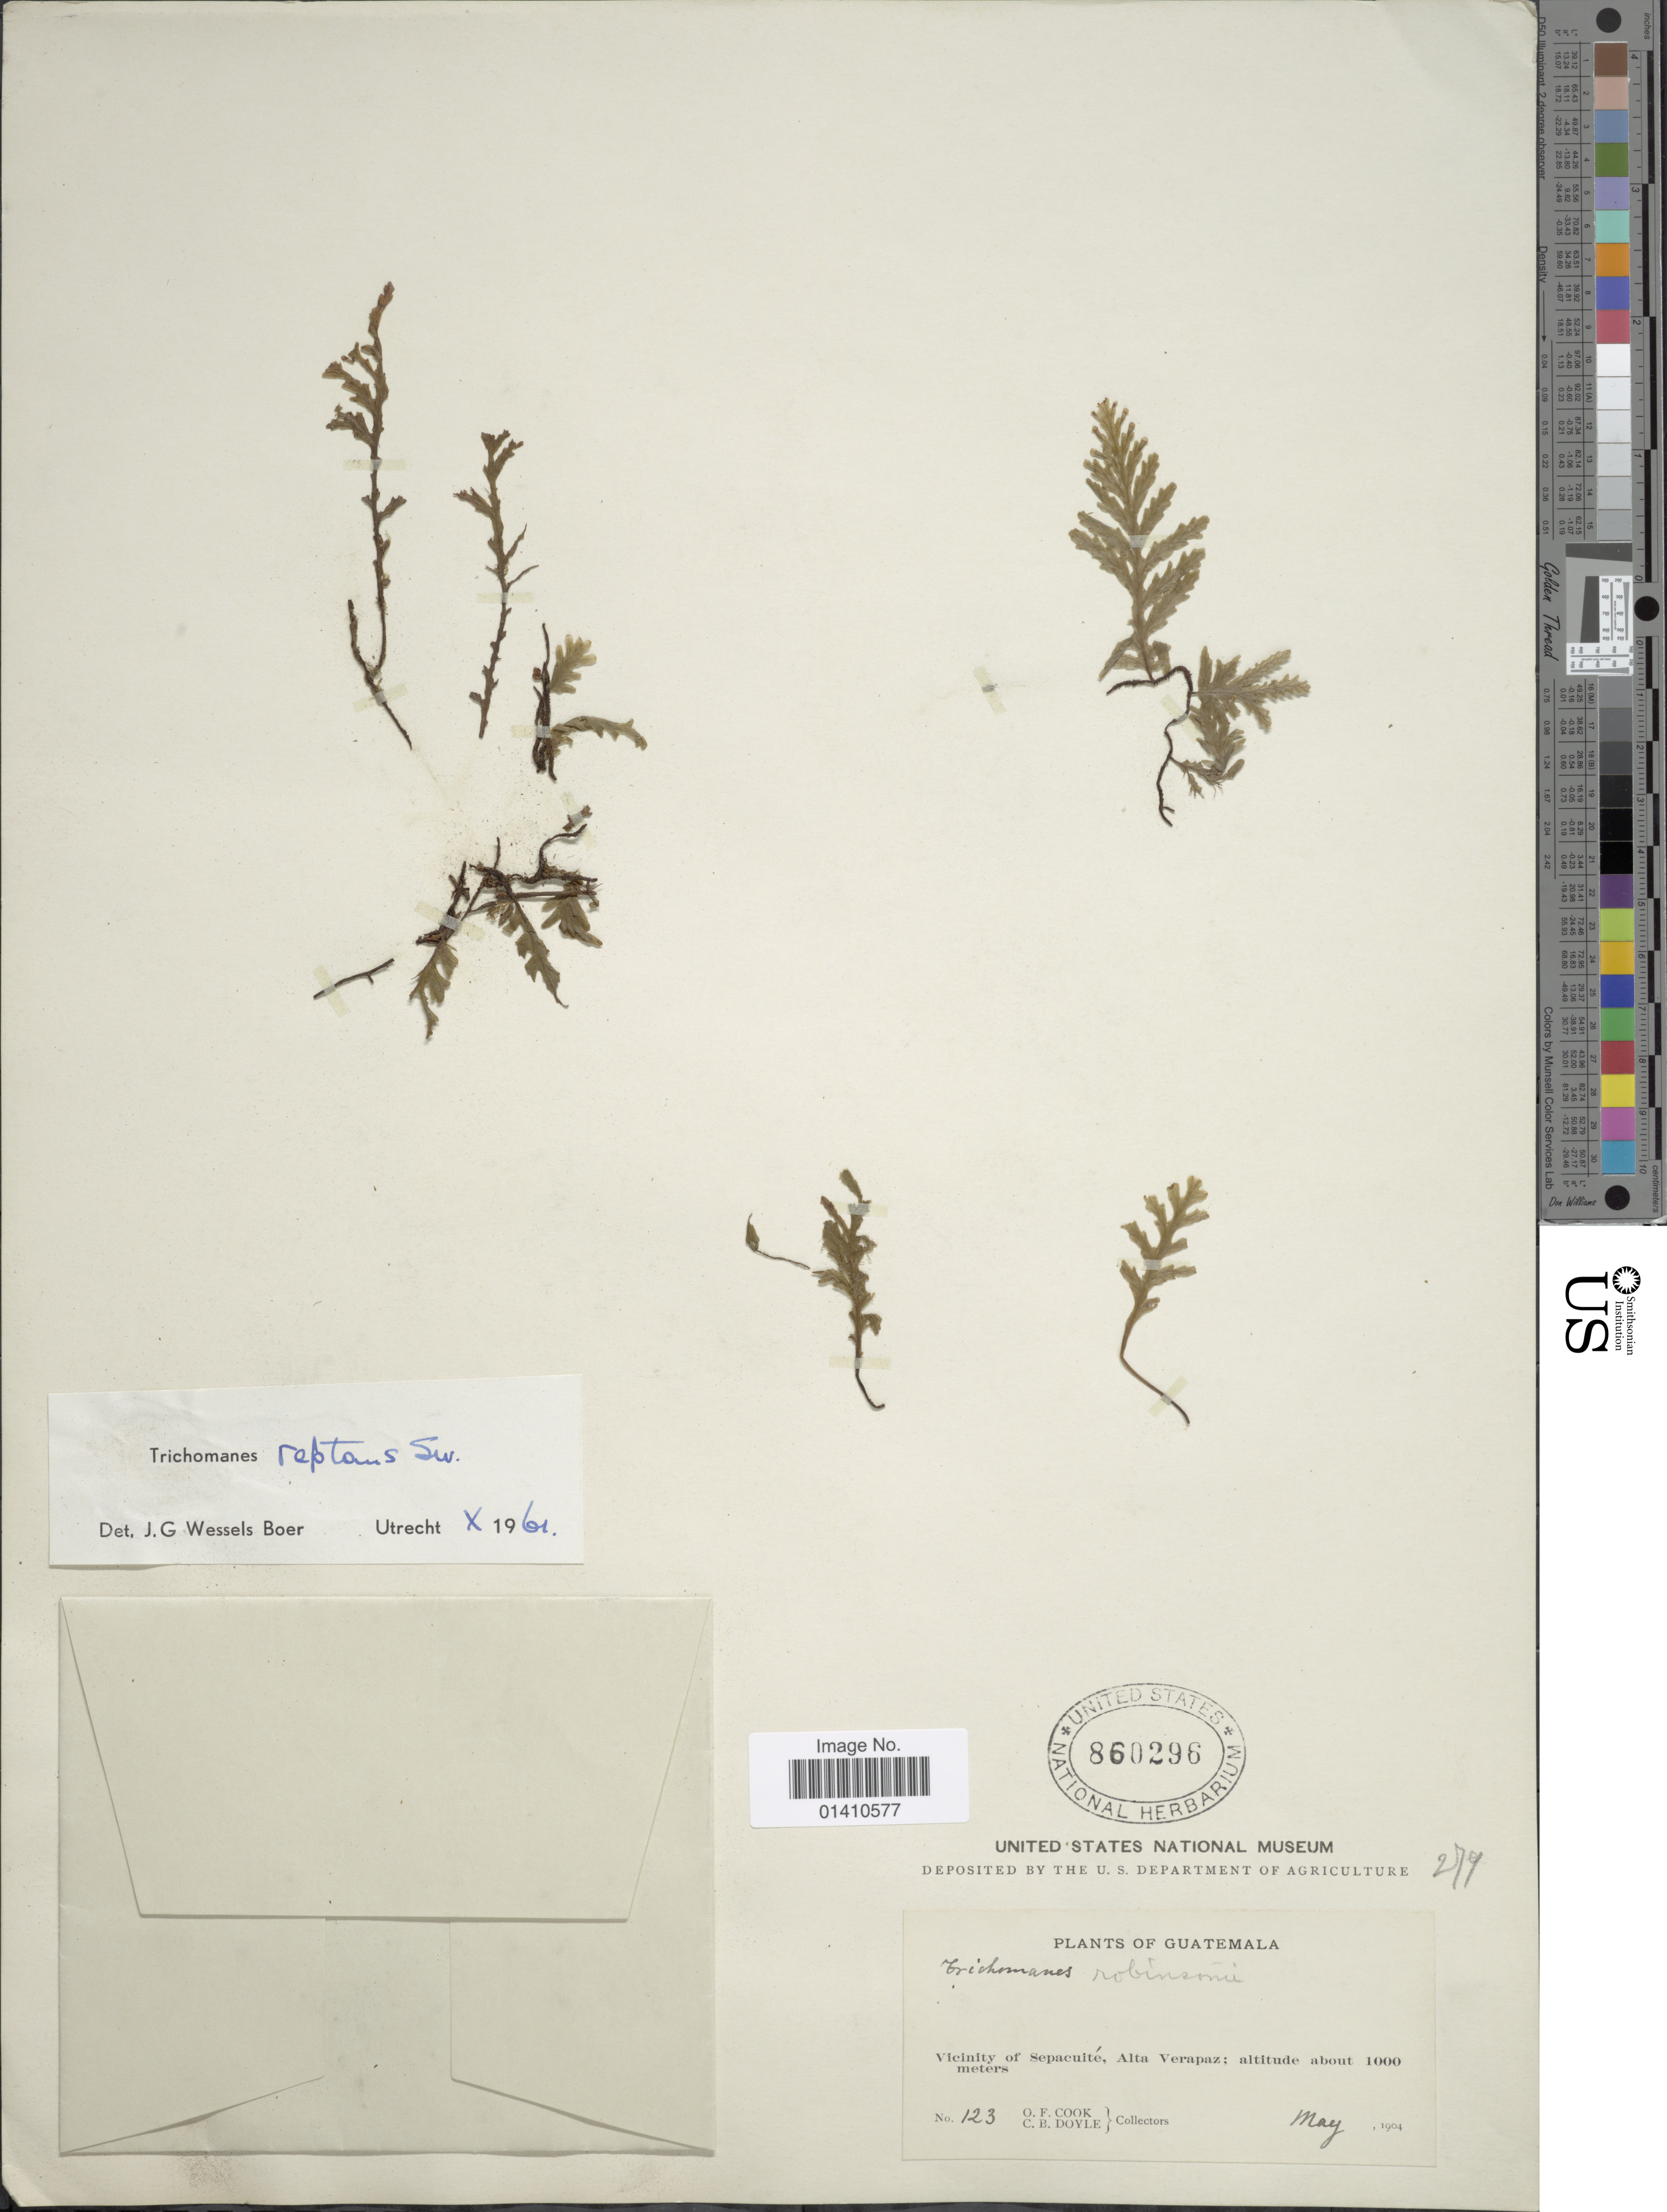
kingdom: Plantae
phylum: Tracheophyta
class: Polypodiopsida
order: Hymenophyllales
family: Hymenophyllaceae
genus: Didymoglossum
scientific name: Didymoglossum reptans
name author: (Sw.) C. Presl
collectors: O. F. Cook & C. Doyle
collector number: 123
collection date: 1904-05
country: Guatemala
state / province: Alta Verapaz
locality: Vicinity of Sepacuite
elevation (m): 1000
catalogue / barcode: US 860296